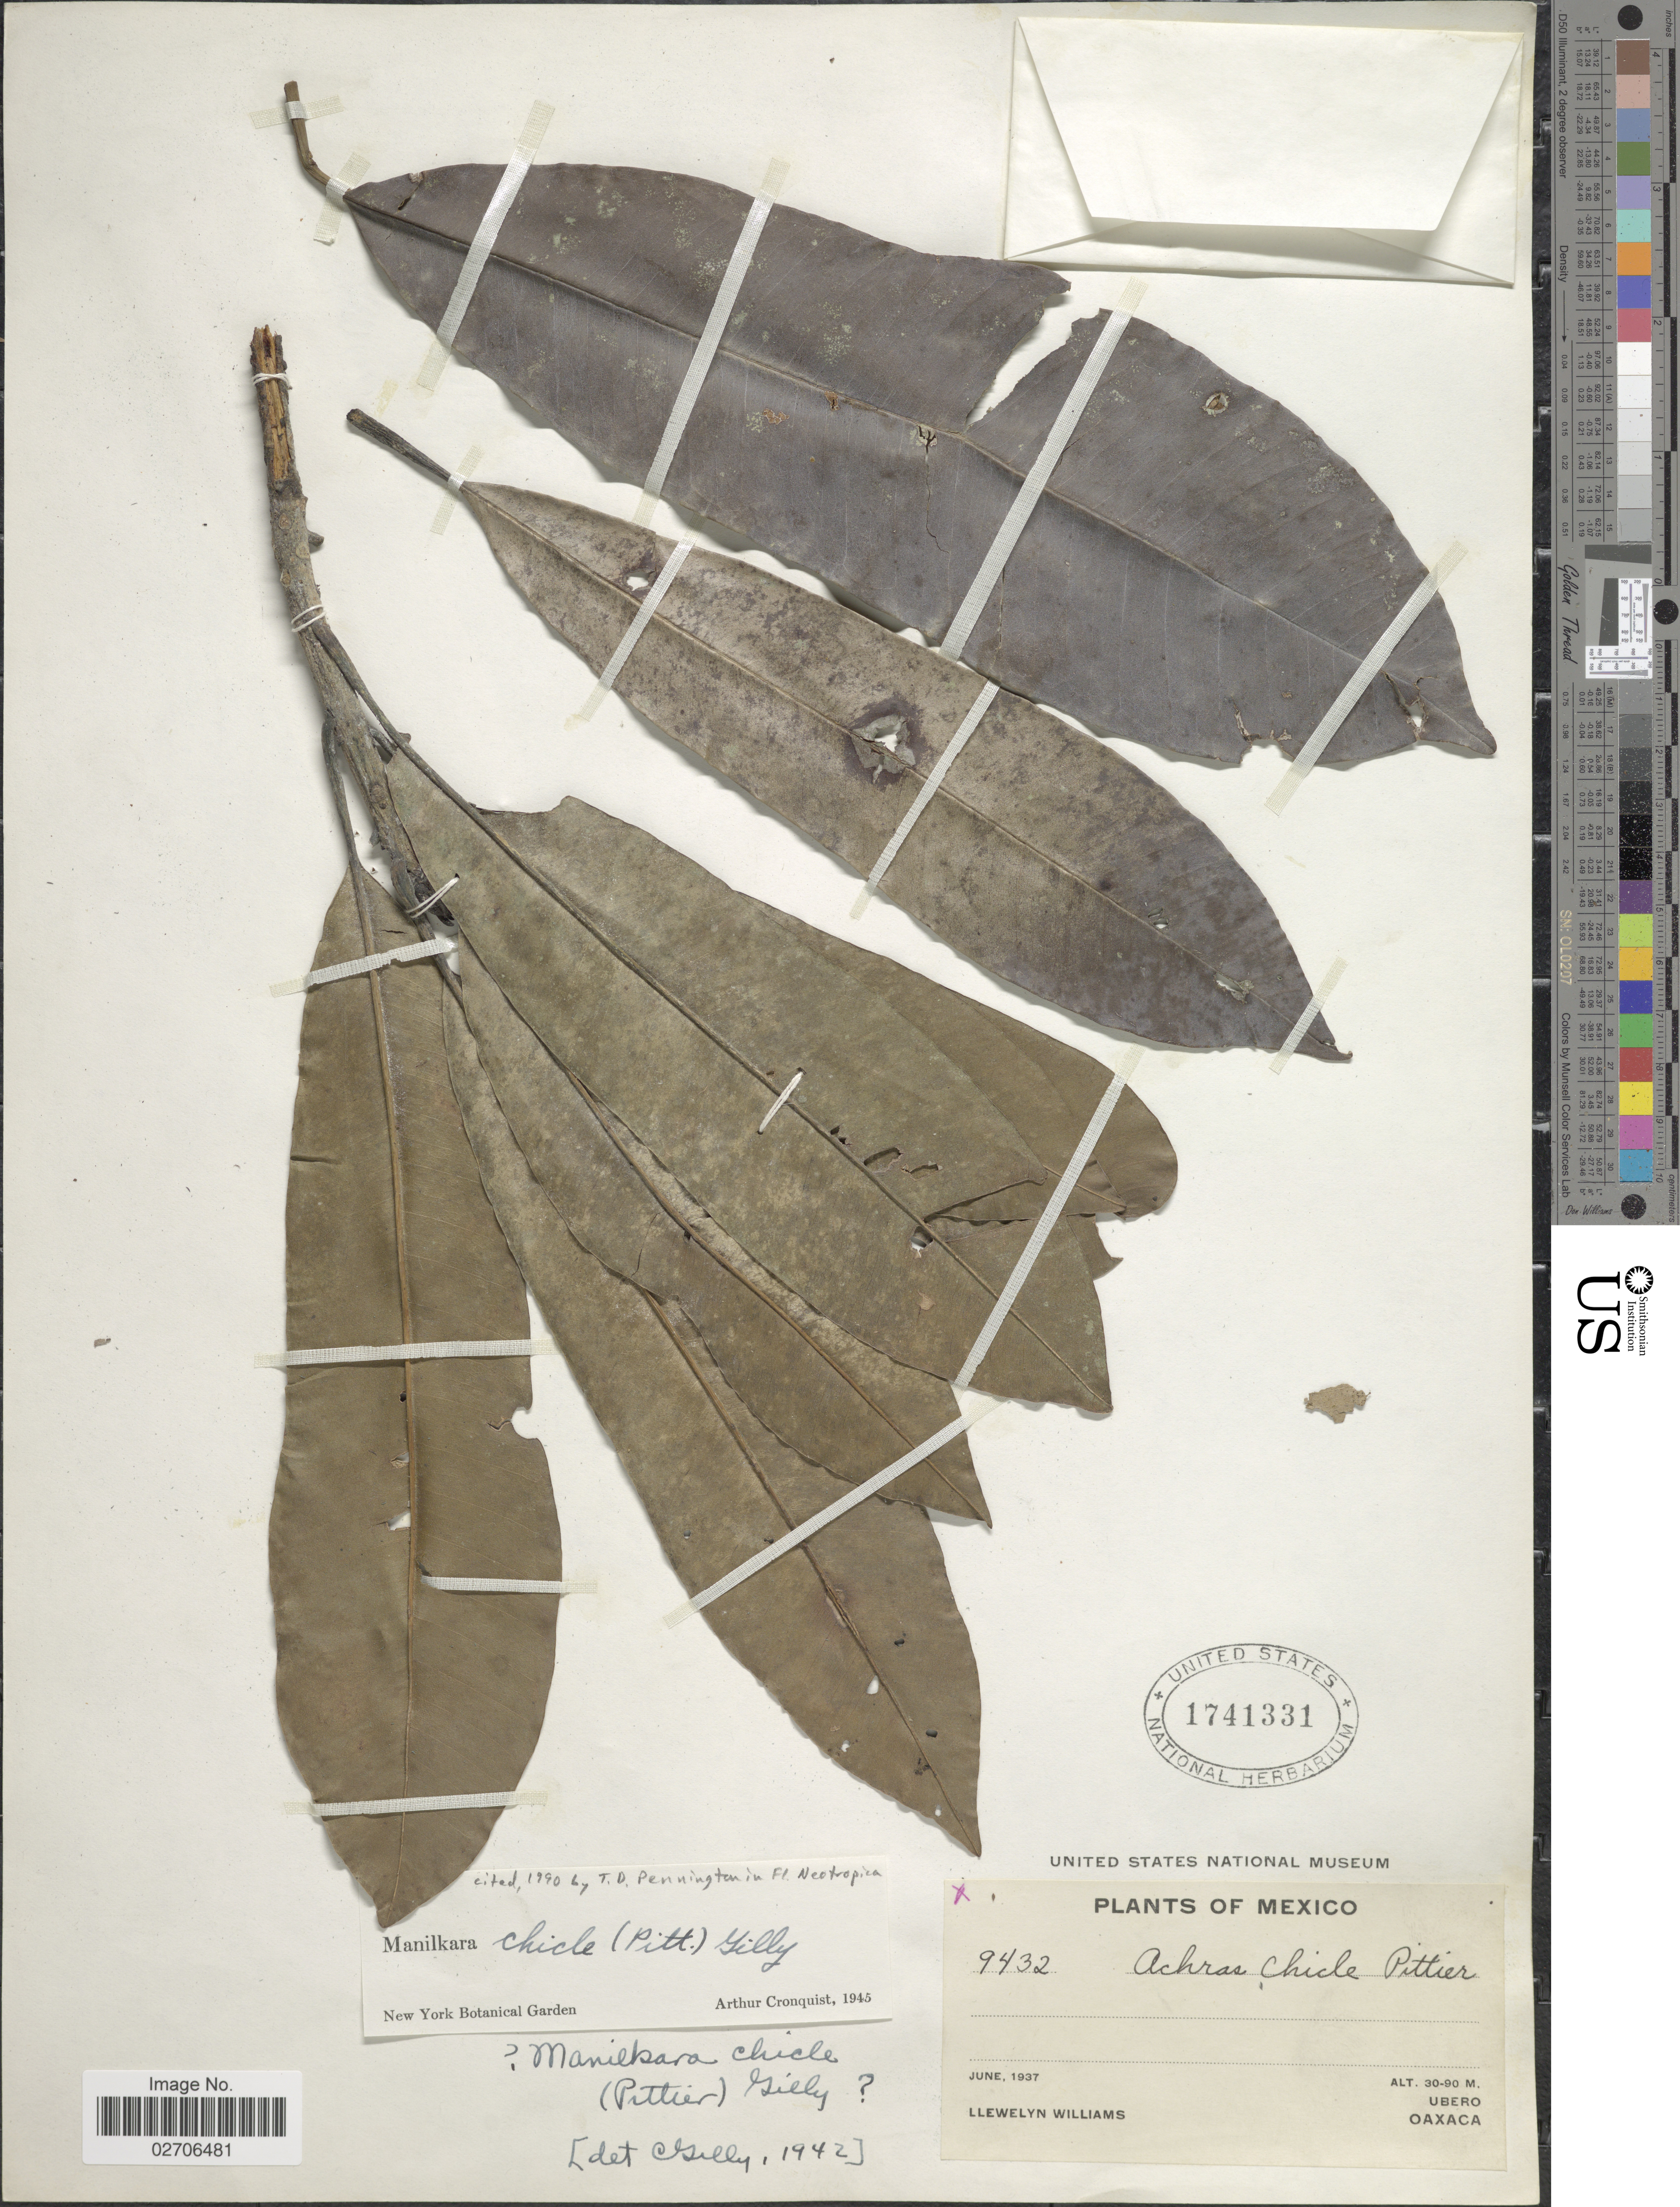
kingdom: Plantae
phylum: Tracheophyta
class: Magnoliopsida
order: Ericales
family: Sapotaceae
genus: Manilkara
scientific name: Manilkara chicle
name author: (Pittier) Gilly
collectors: Ll. Williams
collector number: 9432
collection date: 1937-06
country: Mexico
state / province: Oaxaca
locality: Ubero, Oaxaca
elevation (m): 30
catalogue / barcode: US 1741331